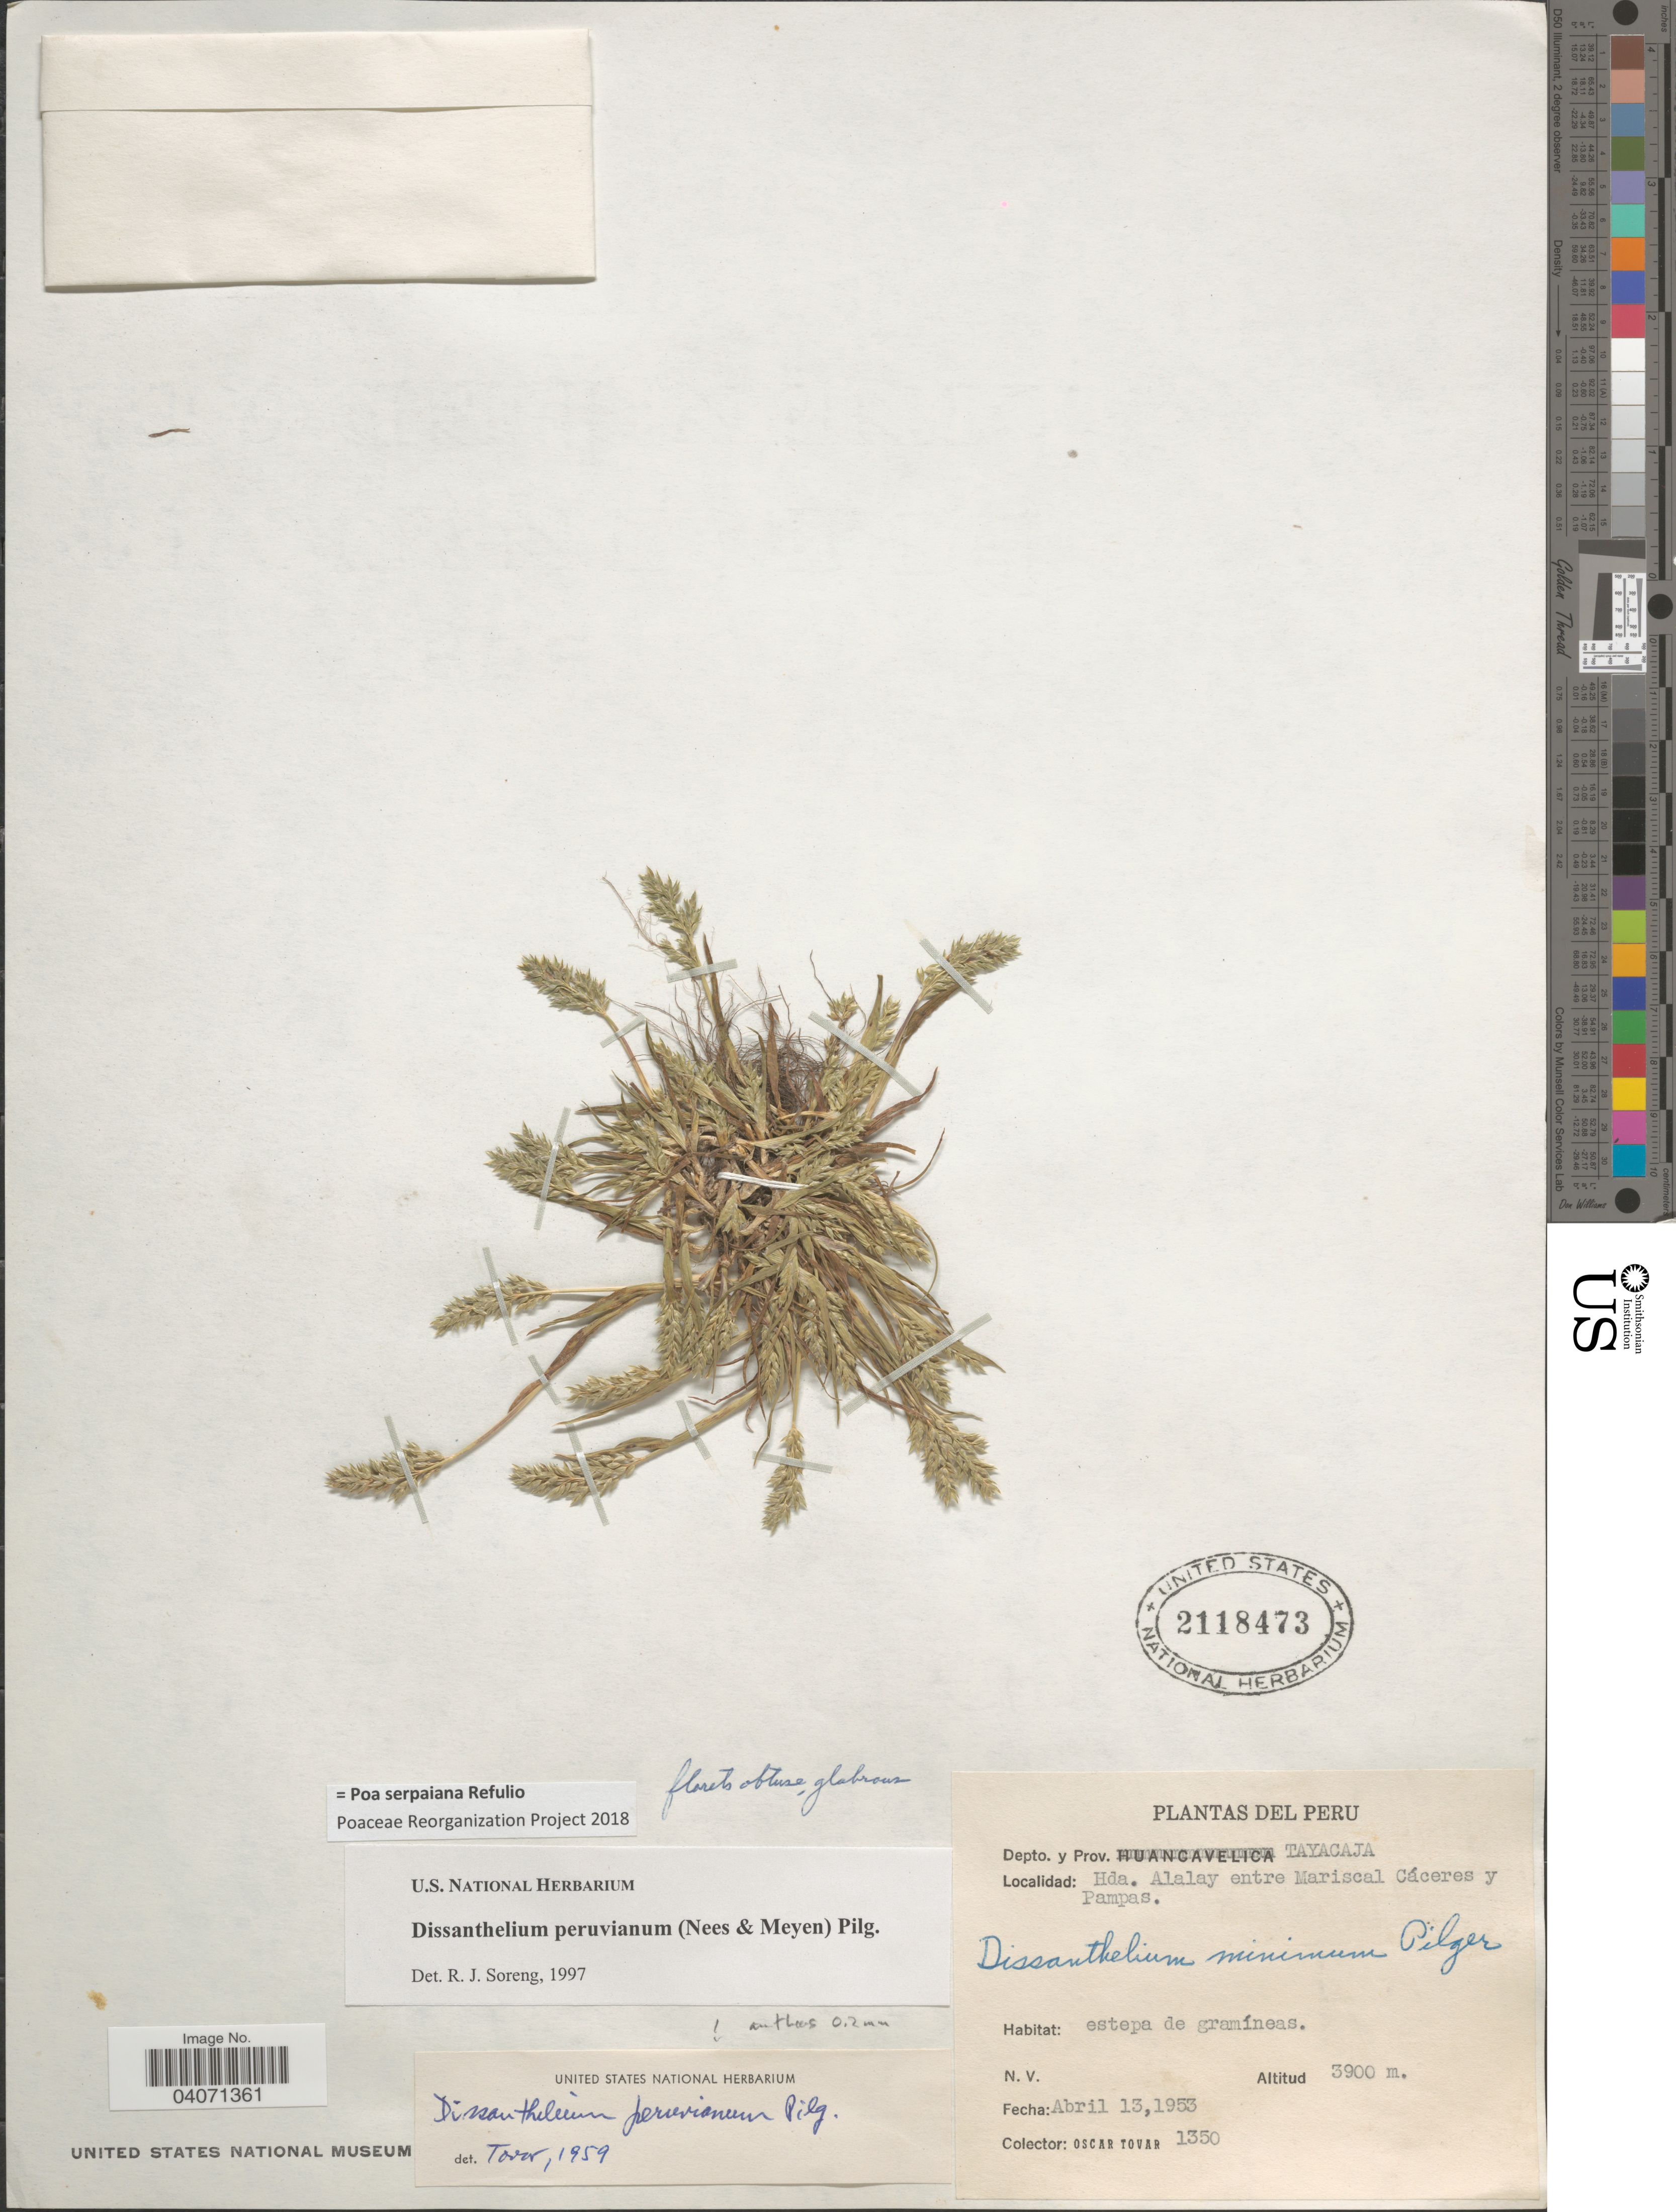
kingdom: Plantae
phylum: Tracheophyta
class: Liliopsida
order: Poales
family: Poaceae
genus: Poa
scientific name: Poa serpaiana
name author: Refulio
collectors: Ó. Tovar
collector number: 1350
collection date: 1953-04-13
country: Peru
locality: Depto. y Prov. Tayacaja. Hda. Alalay entre Mariscal Cáceres y Pampas.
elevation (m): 3900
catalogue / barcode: US 2118473